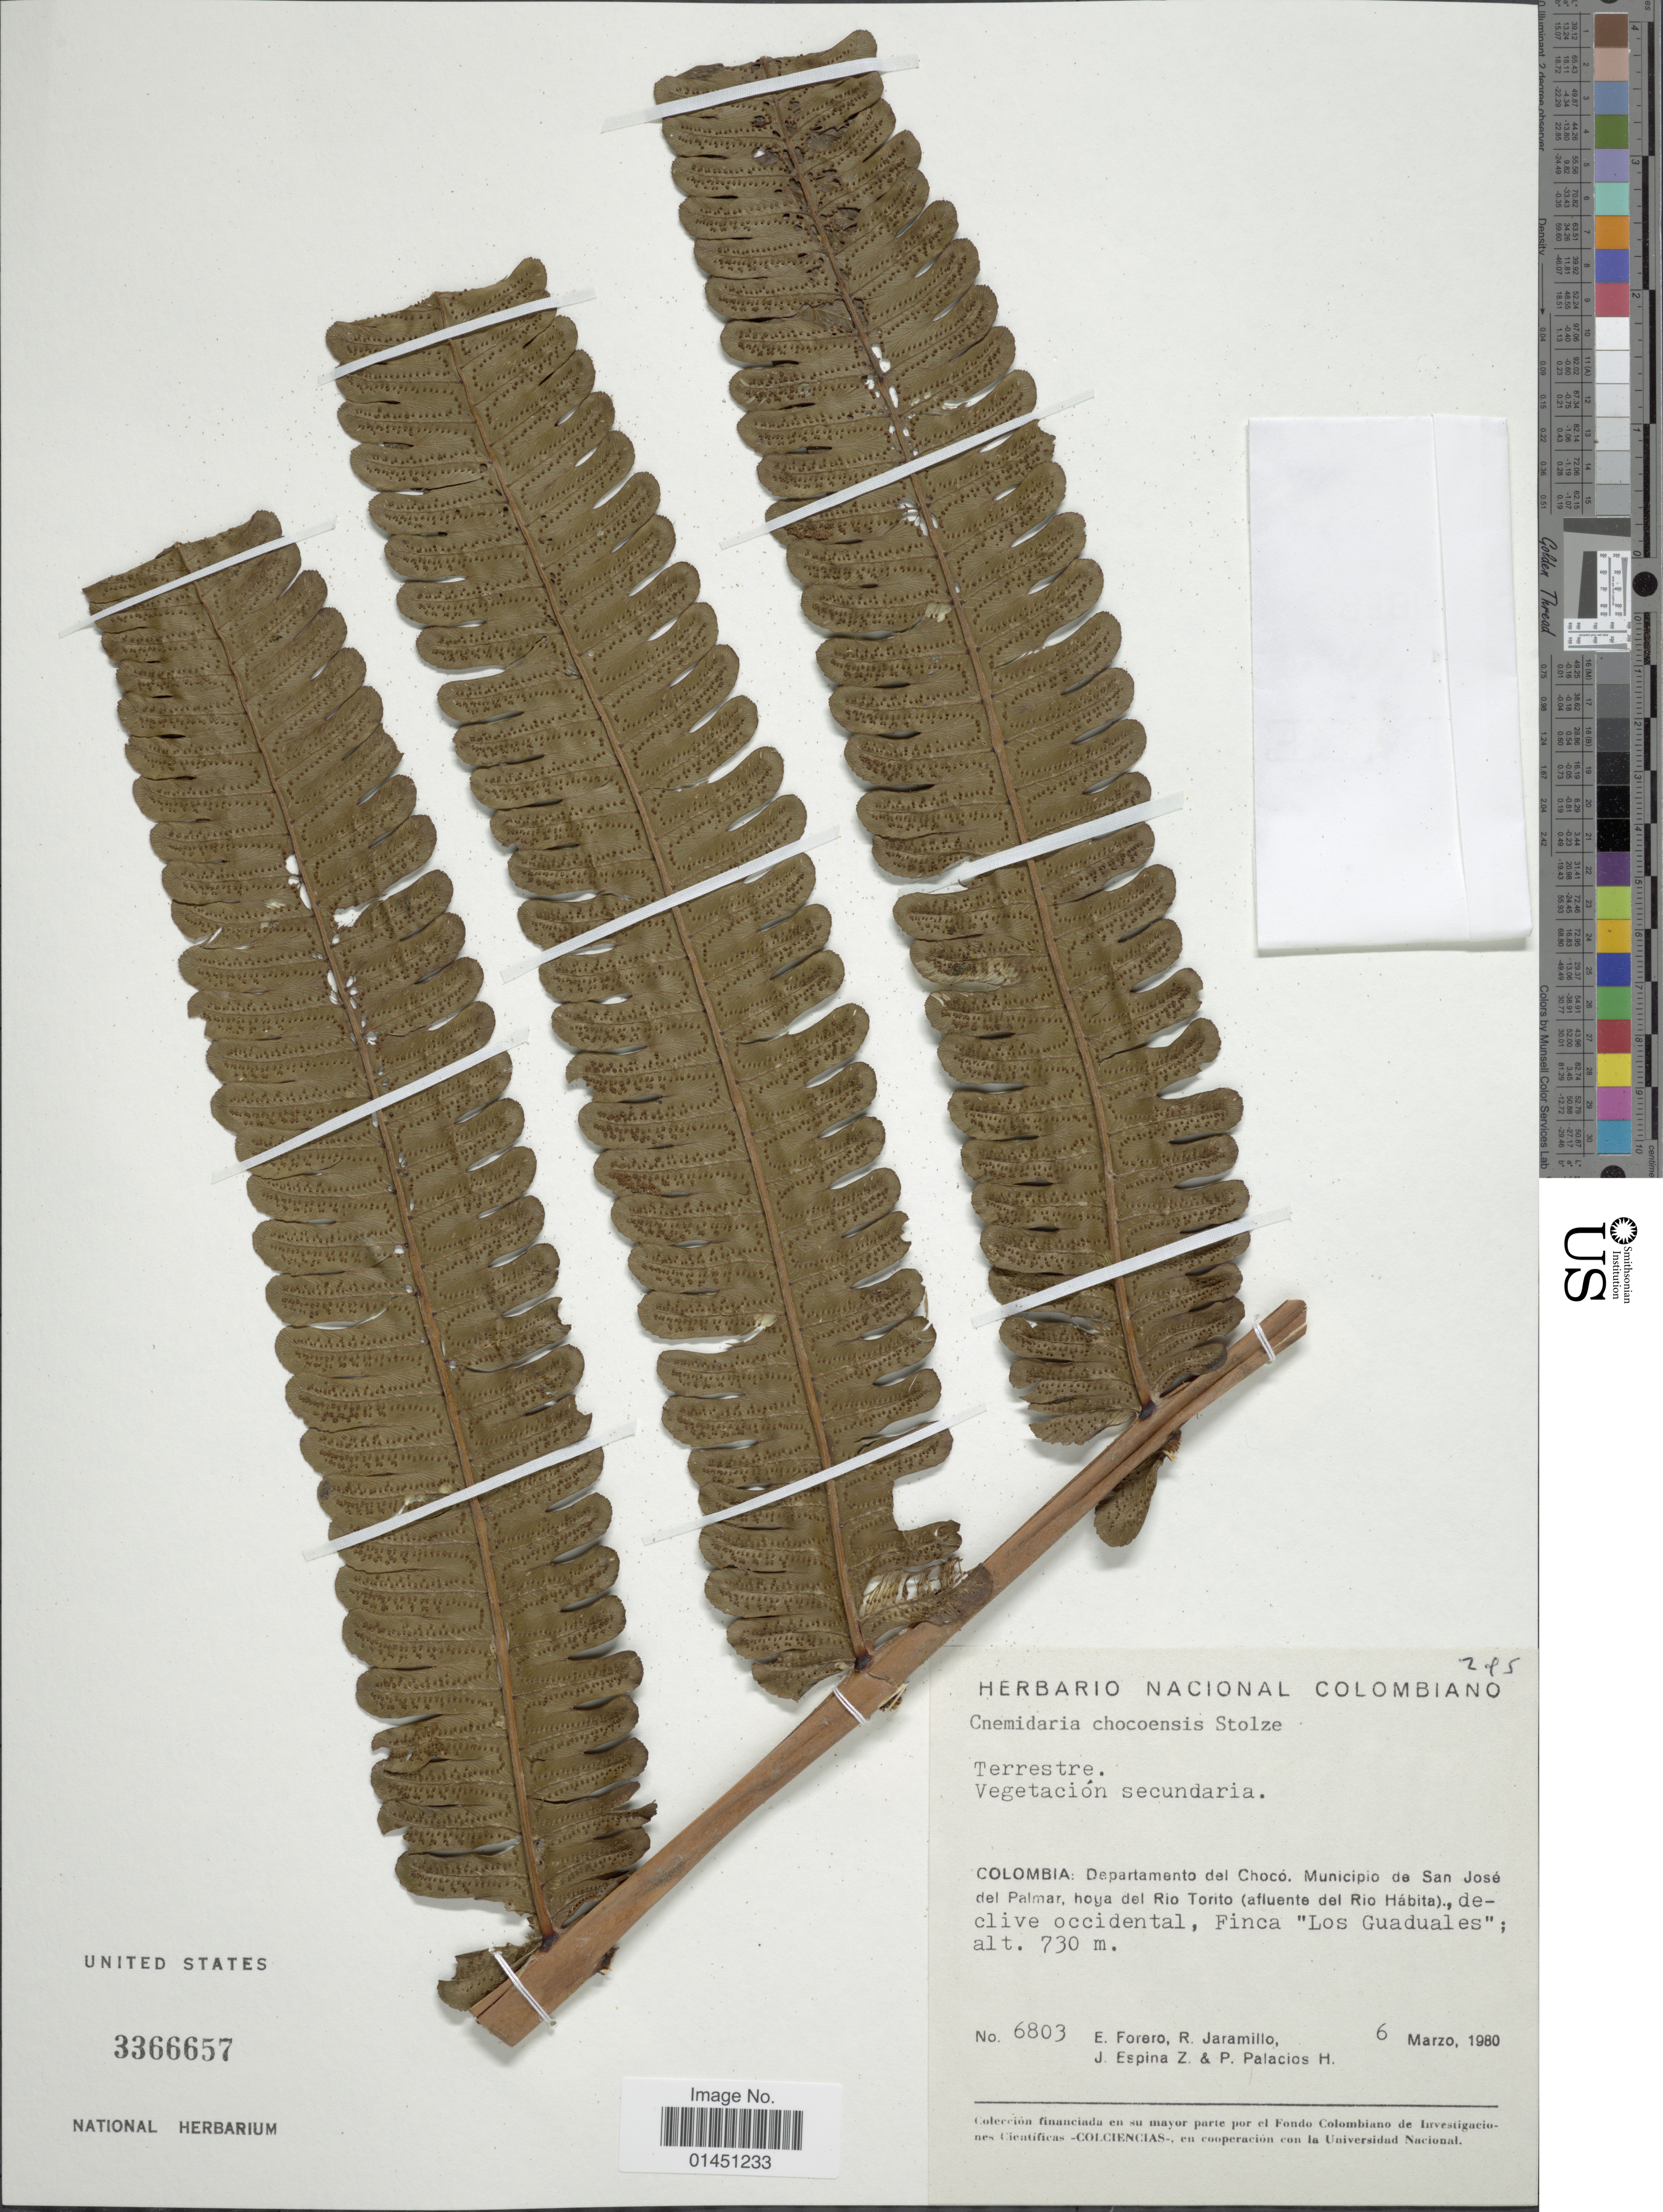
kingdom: Plantae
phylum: Tracheophyta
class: Polypodiopsida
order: Cyatheales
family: Cyatheaceae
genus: Cyathea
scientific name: Cyathea chocoensis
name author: (Stolze) Lehnert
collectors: E. Forero, R. Jaramillo M., J. Espina Z. & P. Palacios H.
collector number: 6803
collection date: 1980-03-06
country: Colombia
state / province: Chocó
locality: Municipio de San Jose del Palmar, hoya del Rio Torito (afluente del Rio Habita), delcive occidental, Finca Los Guaduales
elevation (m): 730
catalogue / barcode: US 3366657